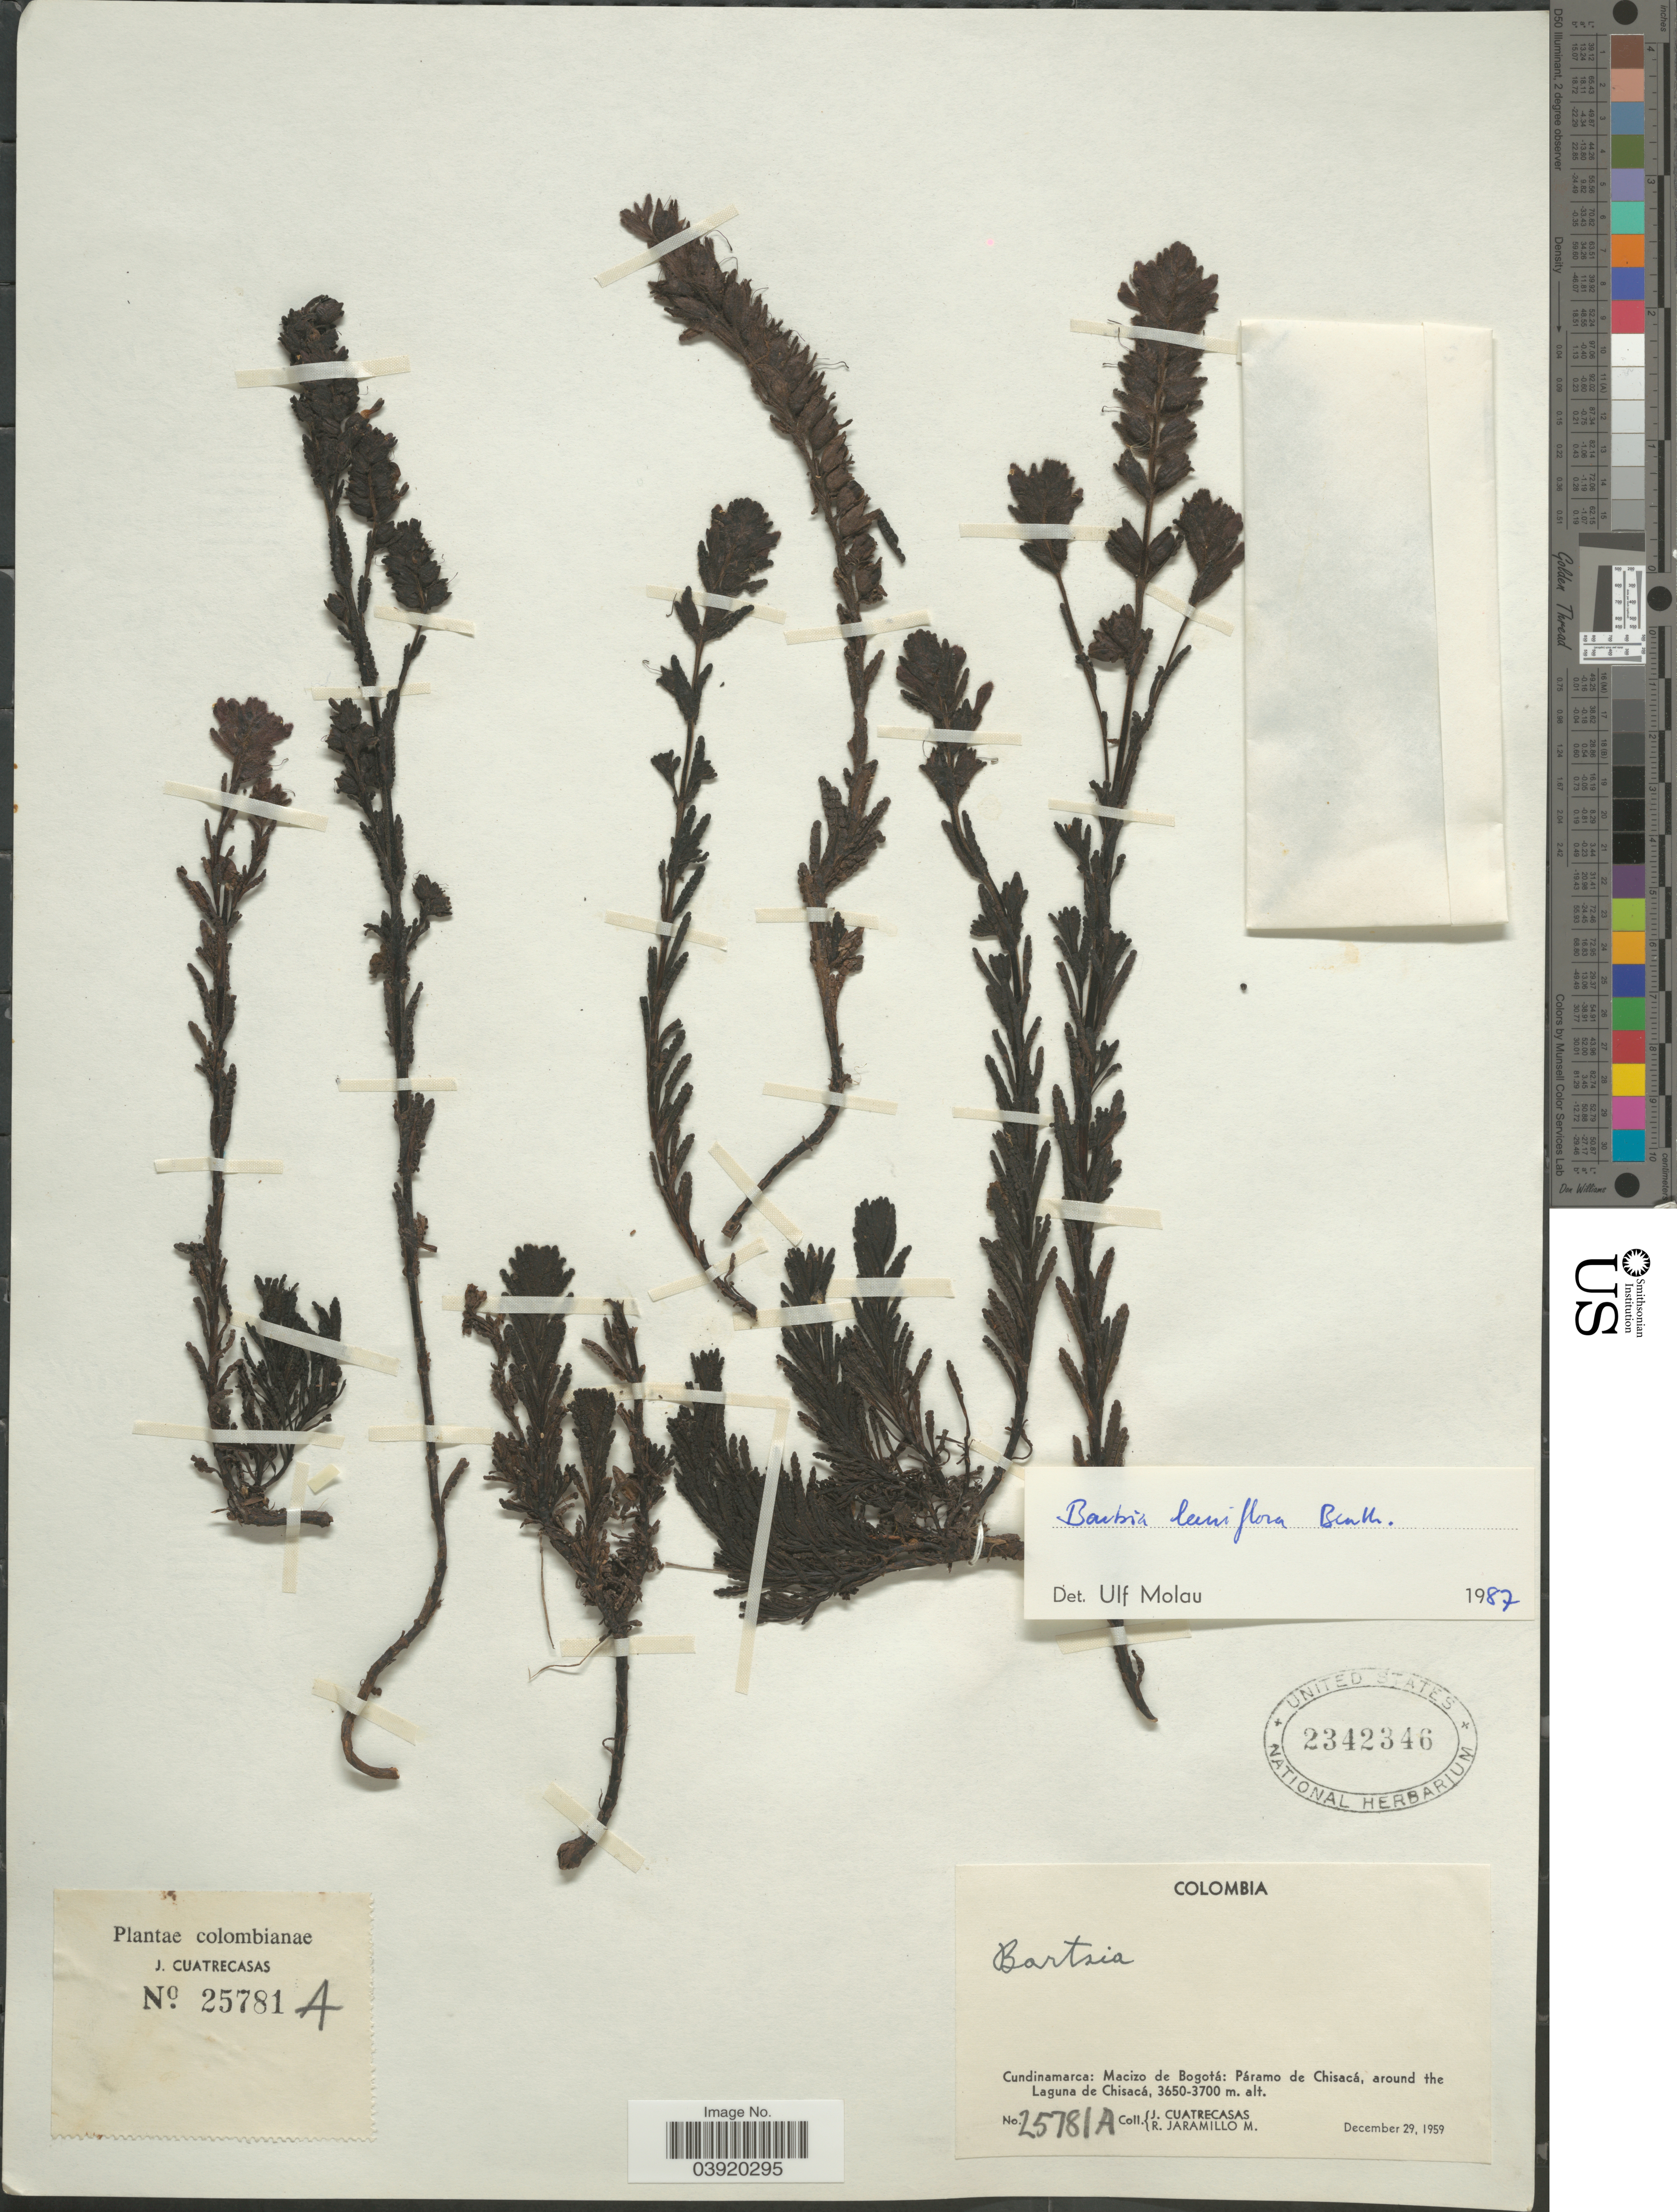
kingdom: Plantae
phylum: Tracheophyta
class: Magnoliopsida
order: Lamiales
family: Orobanchaceae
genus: Bartsia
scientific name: Bartsia laniflora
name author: Benth.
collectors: J. Cuatrecasas & R. Jaramillo M.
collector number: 25781A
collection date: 1959-12-29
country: Colombia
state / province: Cundinamarca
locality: Macizo de Bogotá: Páramo de Chisacá, around the Laguna de Chisacá.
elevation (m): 3650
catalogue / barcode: US 2342346